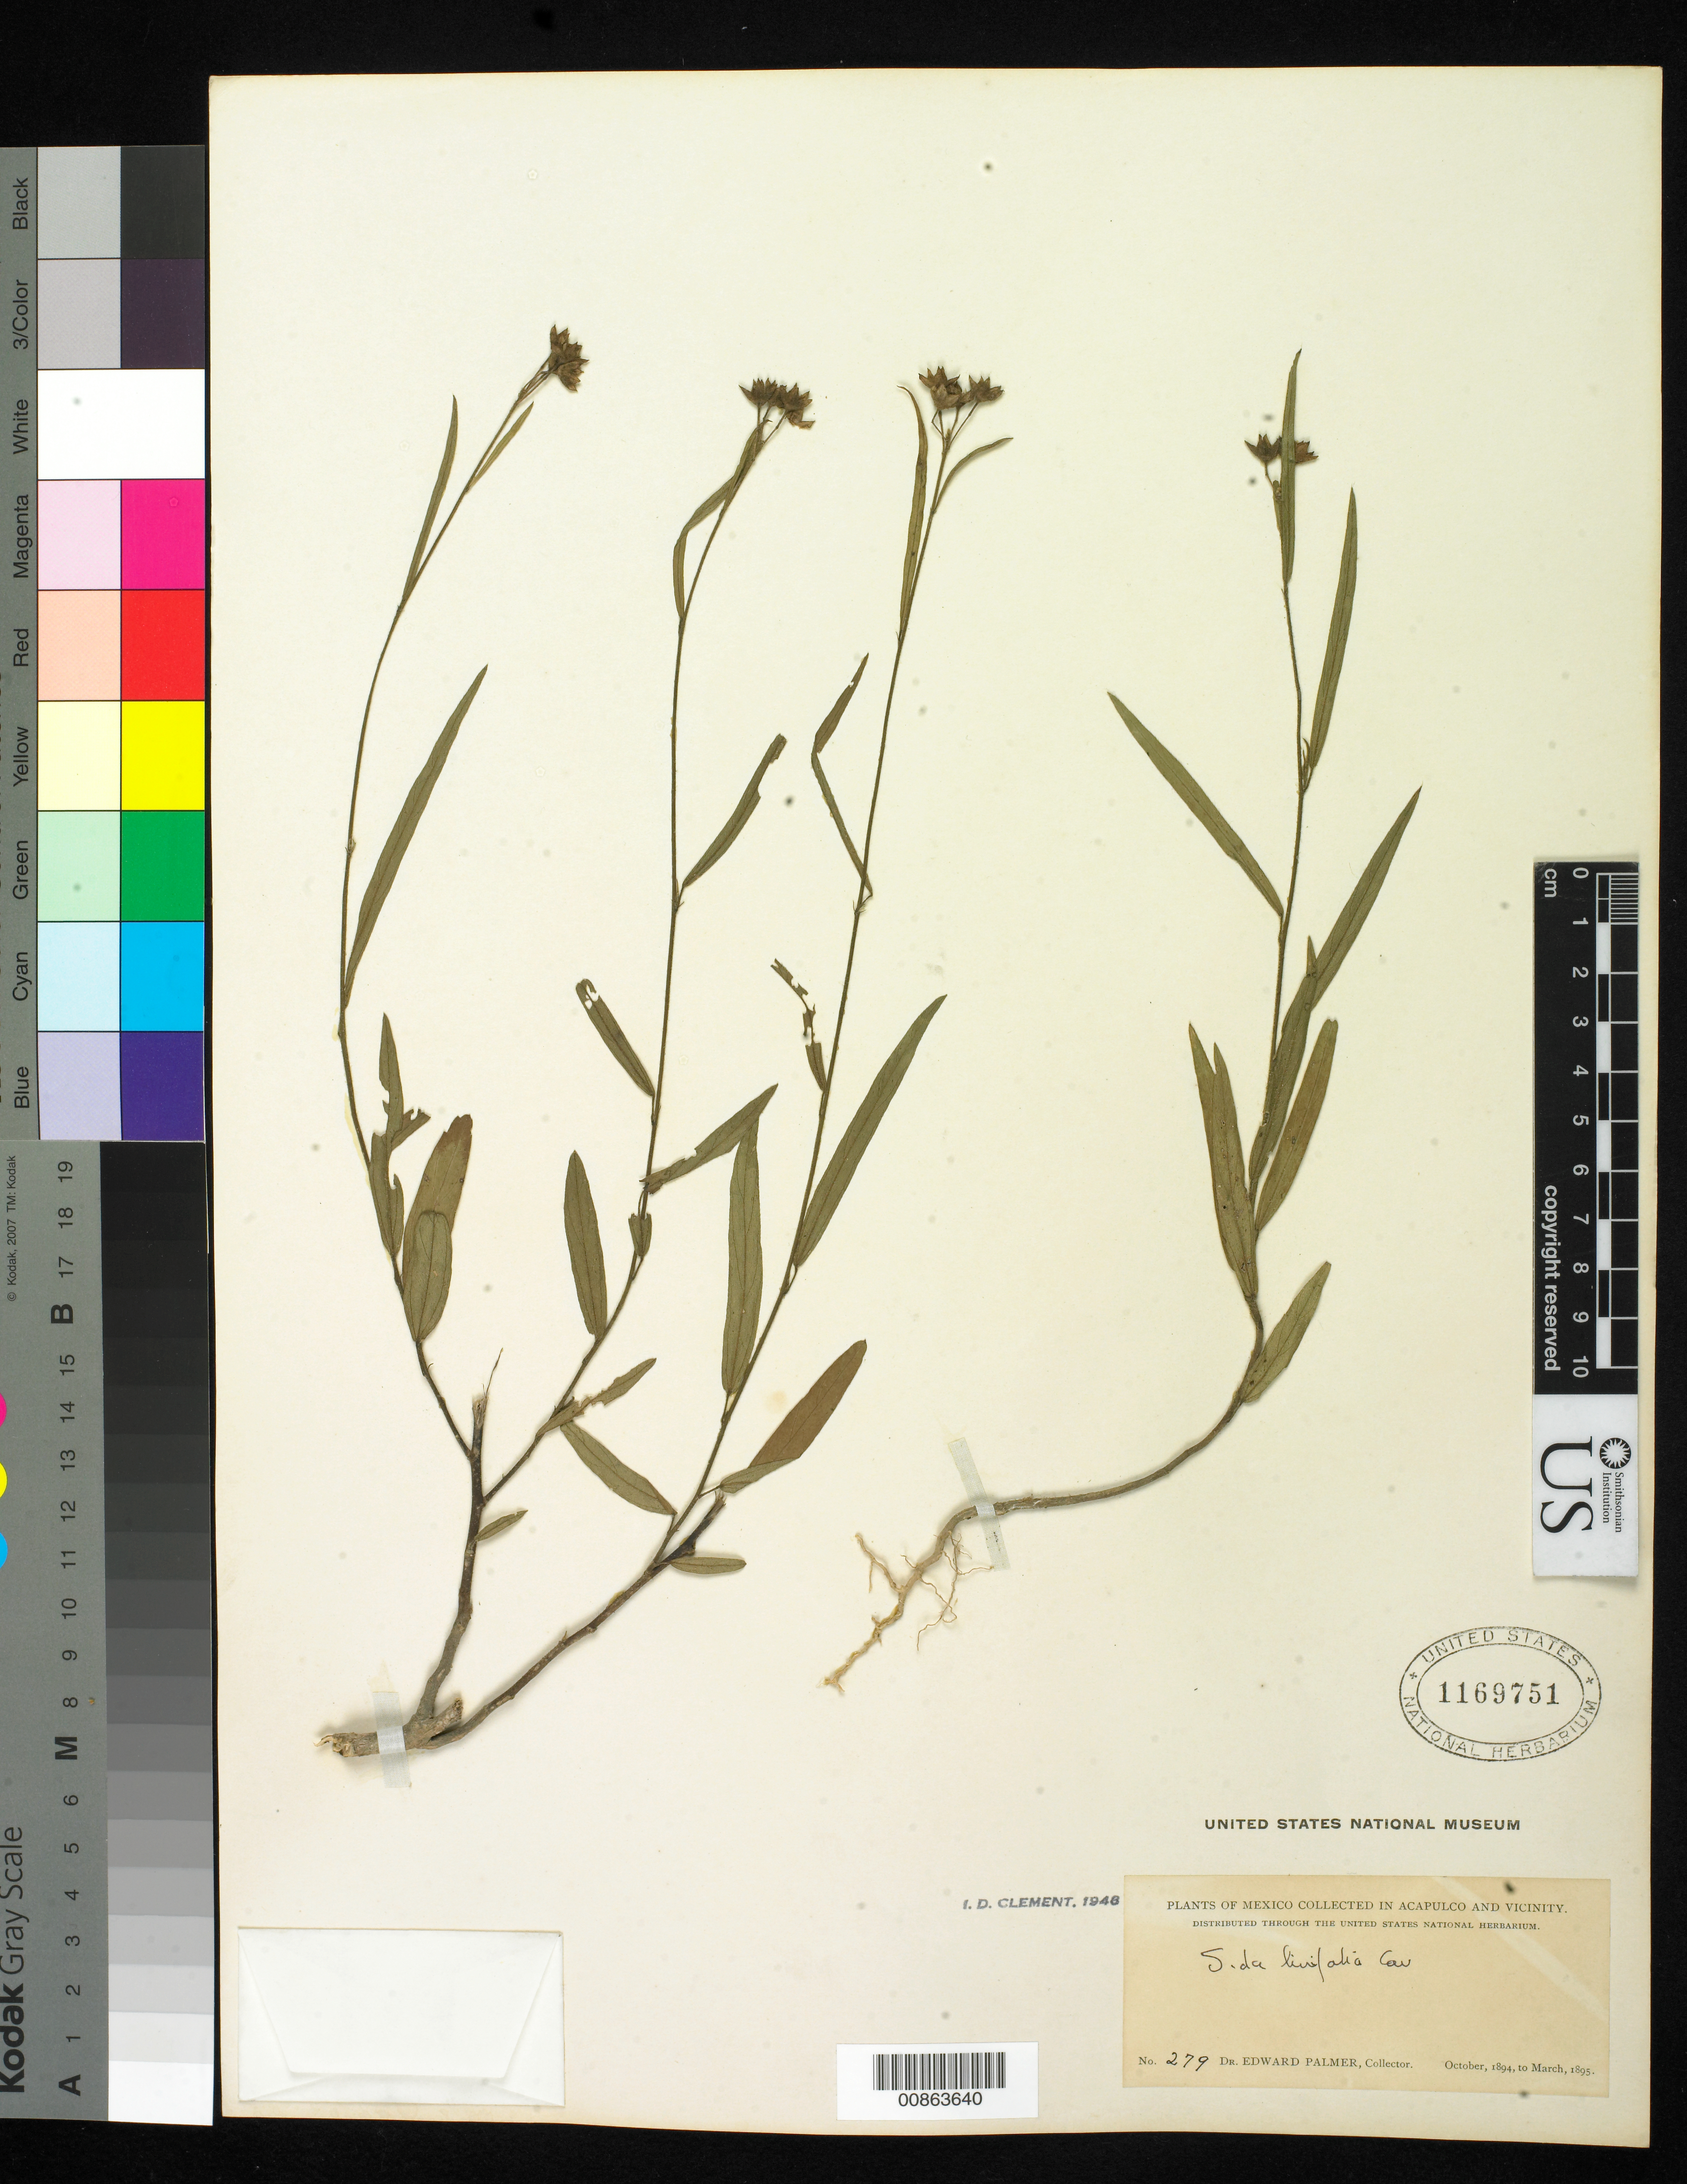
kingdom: Plantae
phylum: Tracheophyta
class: Magnoliopsida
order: Malvales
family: Malvaceae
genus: Sida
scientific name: Sida linifolia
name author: Cav.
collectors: E. Palmer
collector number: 279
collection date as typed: Oct 1894 to -- Mar 1895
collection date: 1894-10/1895-03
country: Mexico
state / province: Guerrero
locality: Acapulco, Guerrero and vicinity.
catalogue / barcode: US 1169751